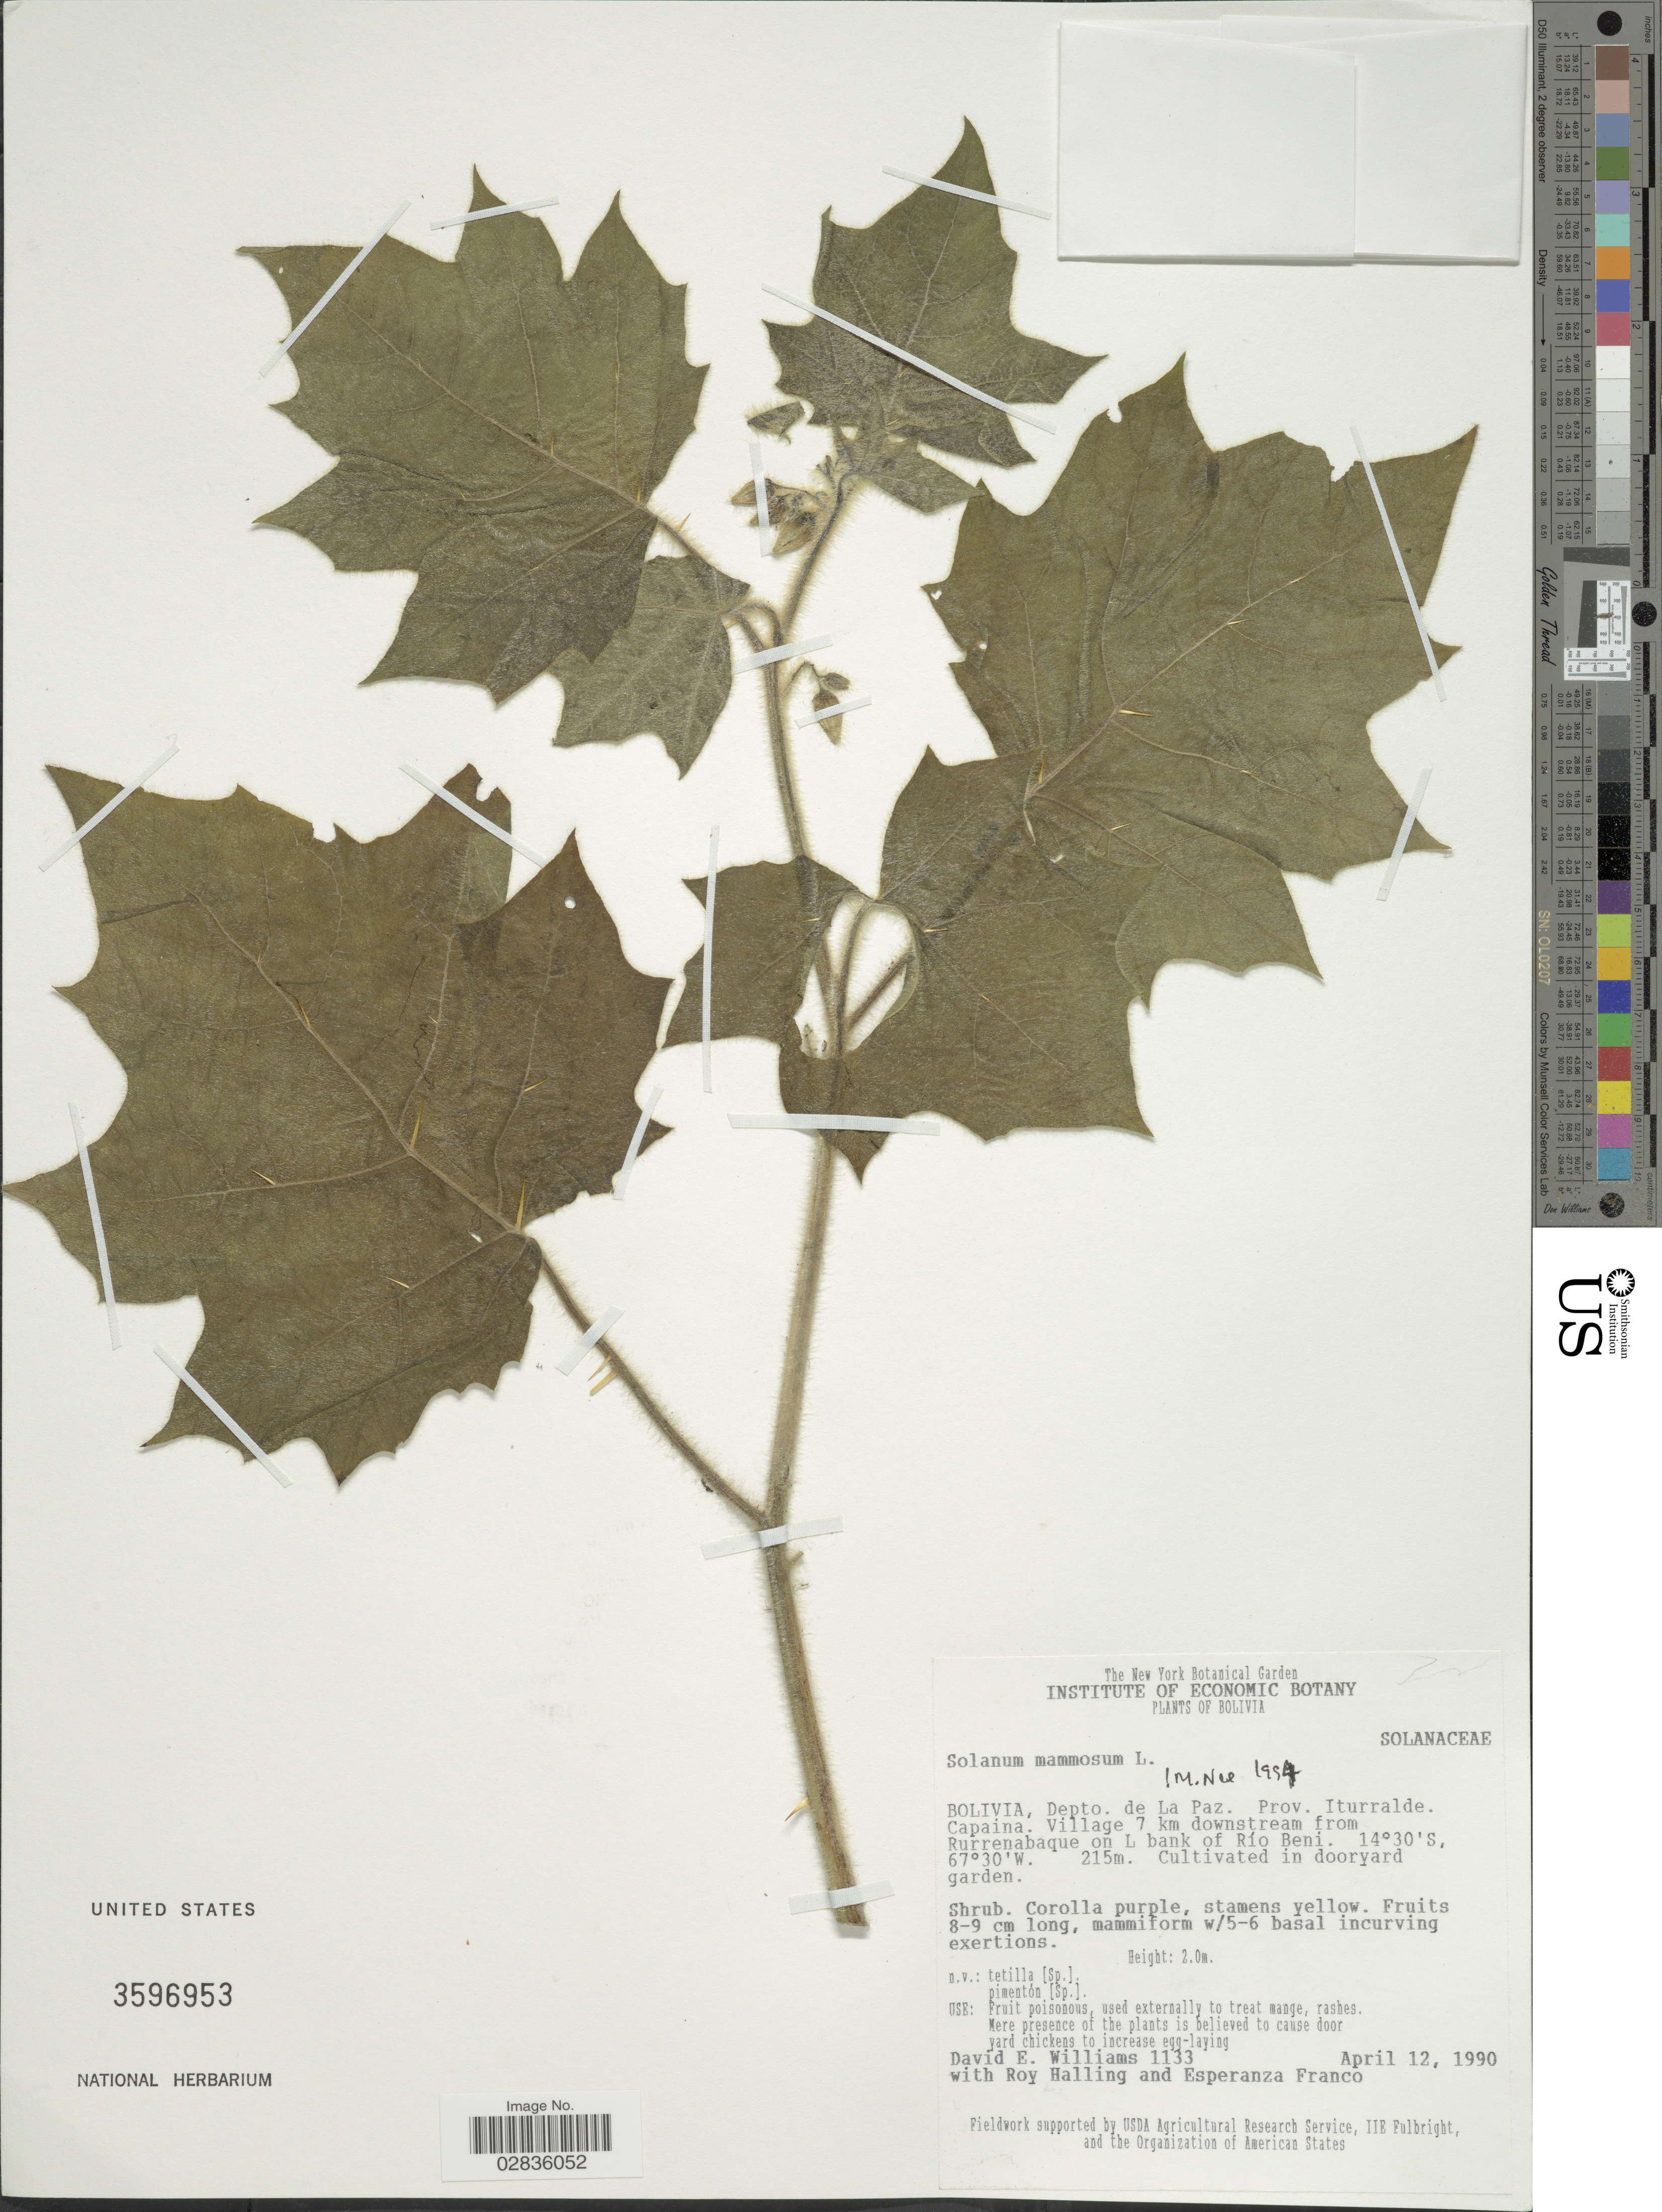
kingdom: Plantae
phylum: Tracheophyta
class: Magnoliopsida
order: Solanales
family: Solanaceae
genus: Solanum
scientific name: Solanum mammosum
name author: L.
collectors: D. E. Williams, R. Halling & E. Franco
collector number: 1133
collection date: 1990-04-12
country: Bolivia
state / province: La Paz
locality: Depto. de La Paz. Prov. Iturralde. Capaina. Village 7 km downstream from Rurrenabeque on L bank of Río Beni. In dooryard garden.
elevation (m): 215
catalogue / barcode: US 3596953